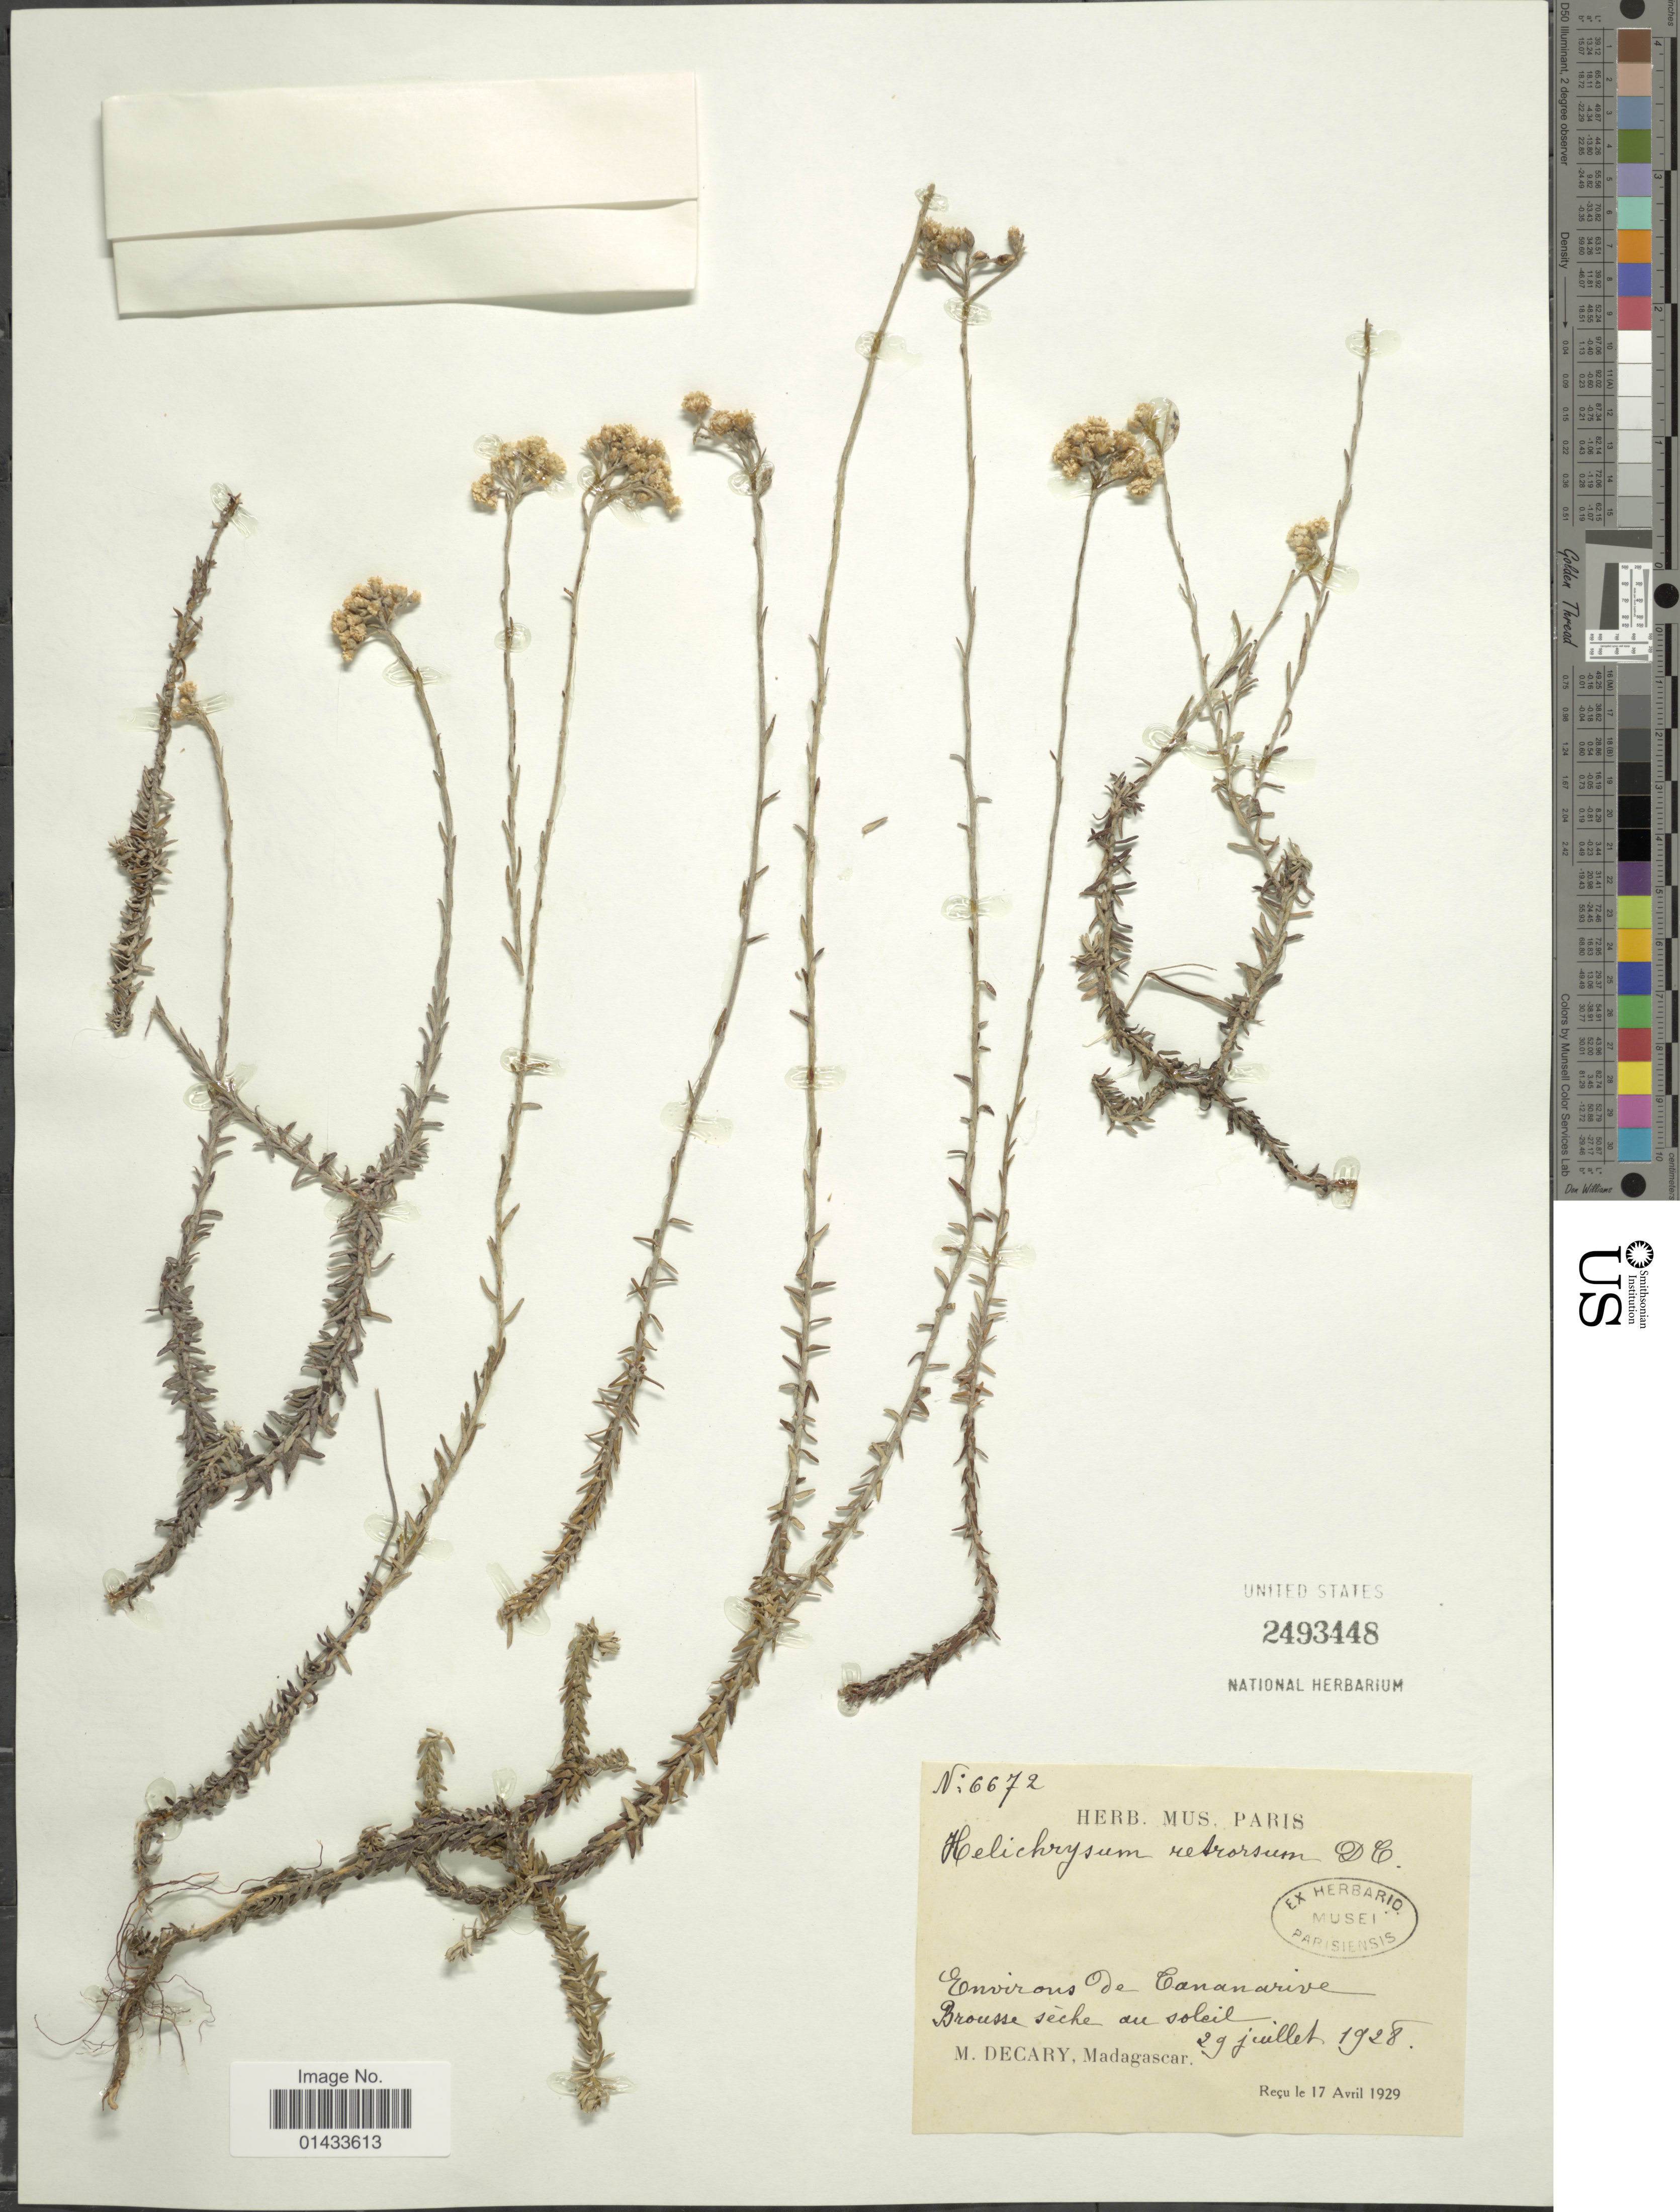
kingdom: Plantae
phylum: Tracheophyta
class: Magnoliopsida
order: Asterales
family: Asteraceae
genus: Helichrysum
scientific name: Helichrysum retrorsum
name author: DC.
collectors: R. Decary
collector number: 6672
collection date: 1928-07-29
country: Madagascar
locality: Environs de Cananarive, Brousse seche au soleil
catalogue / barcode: US 2493448